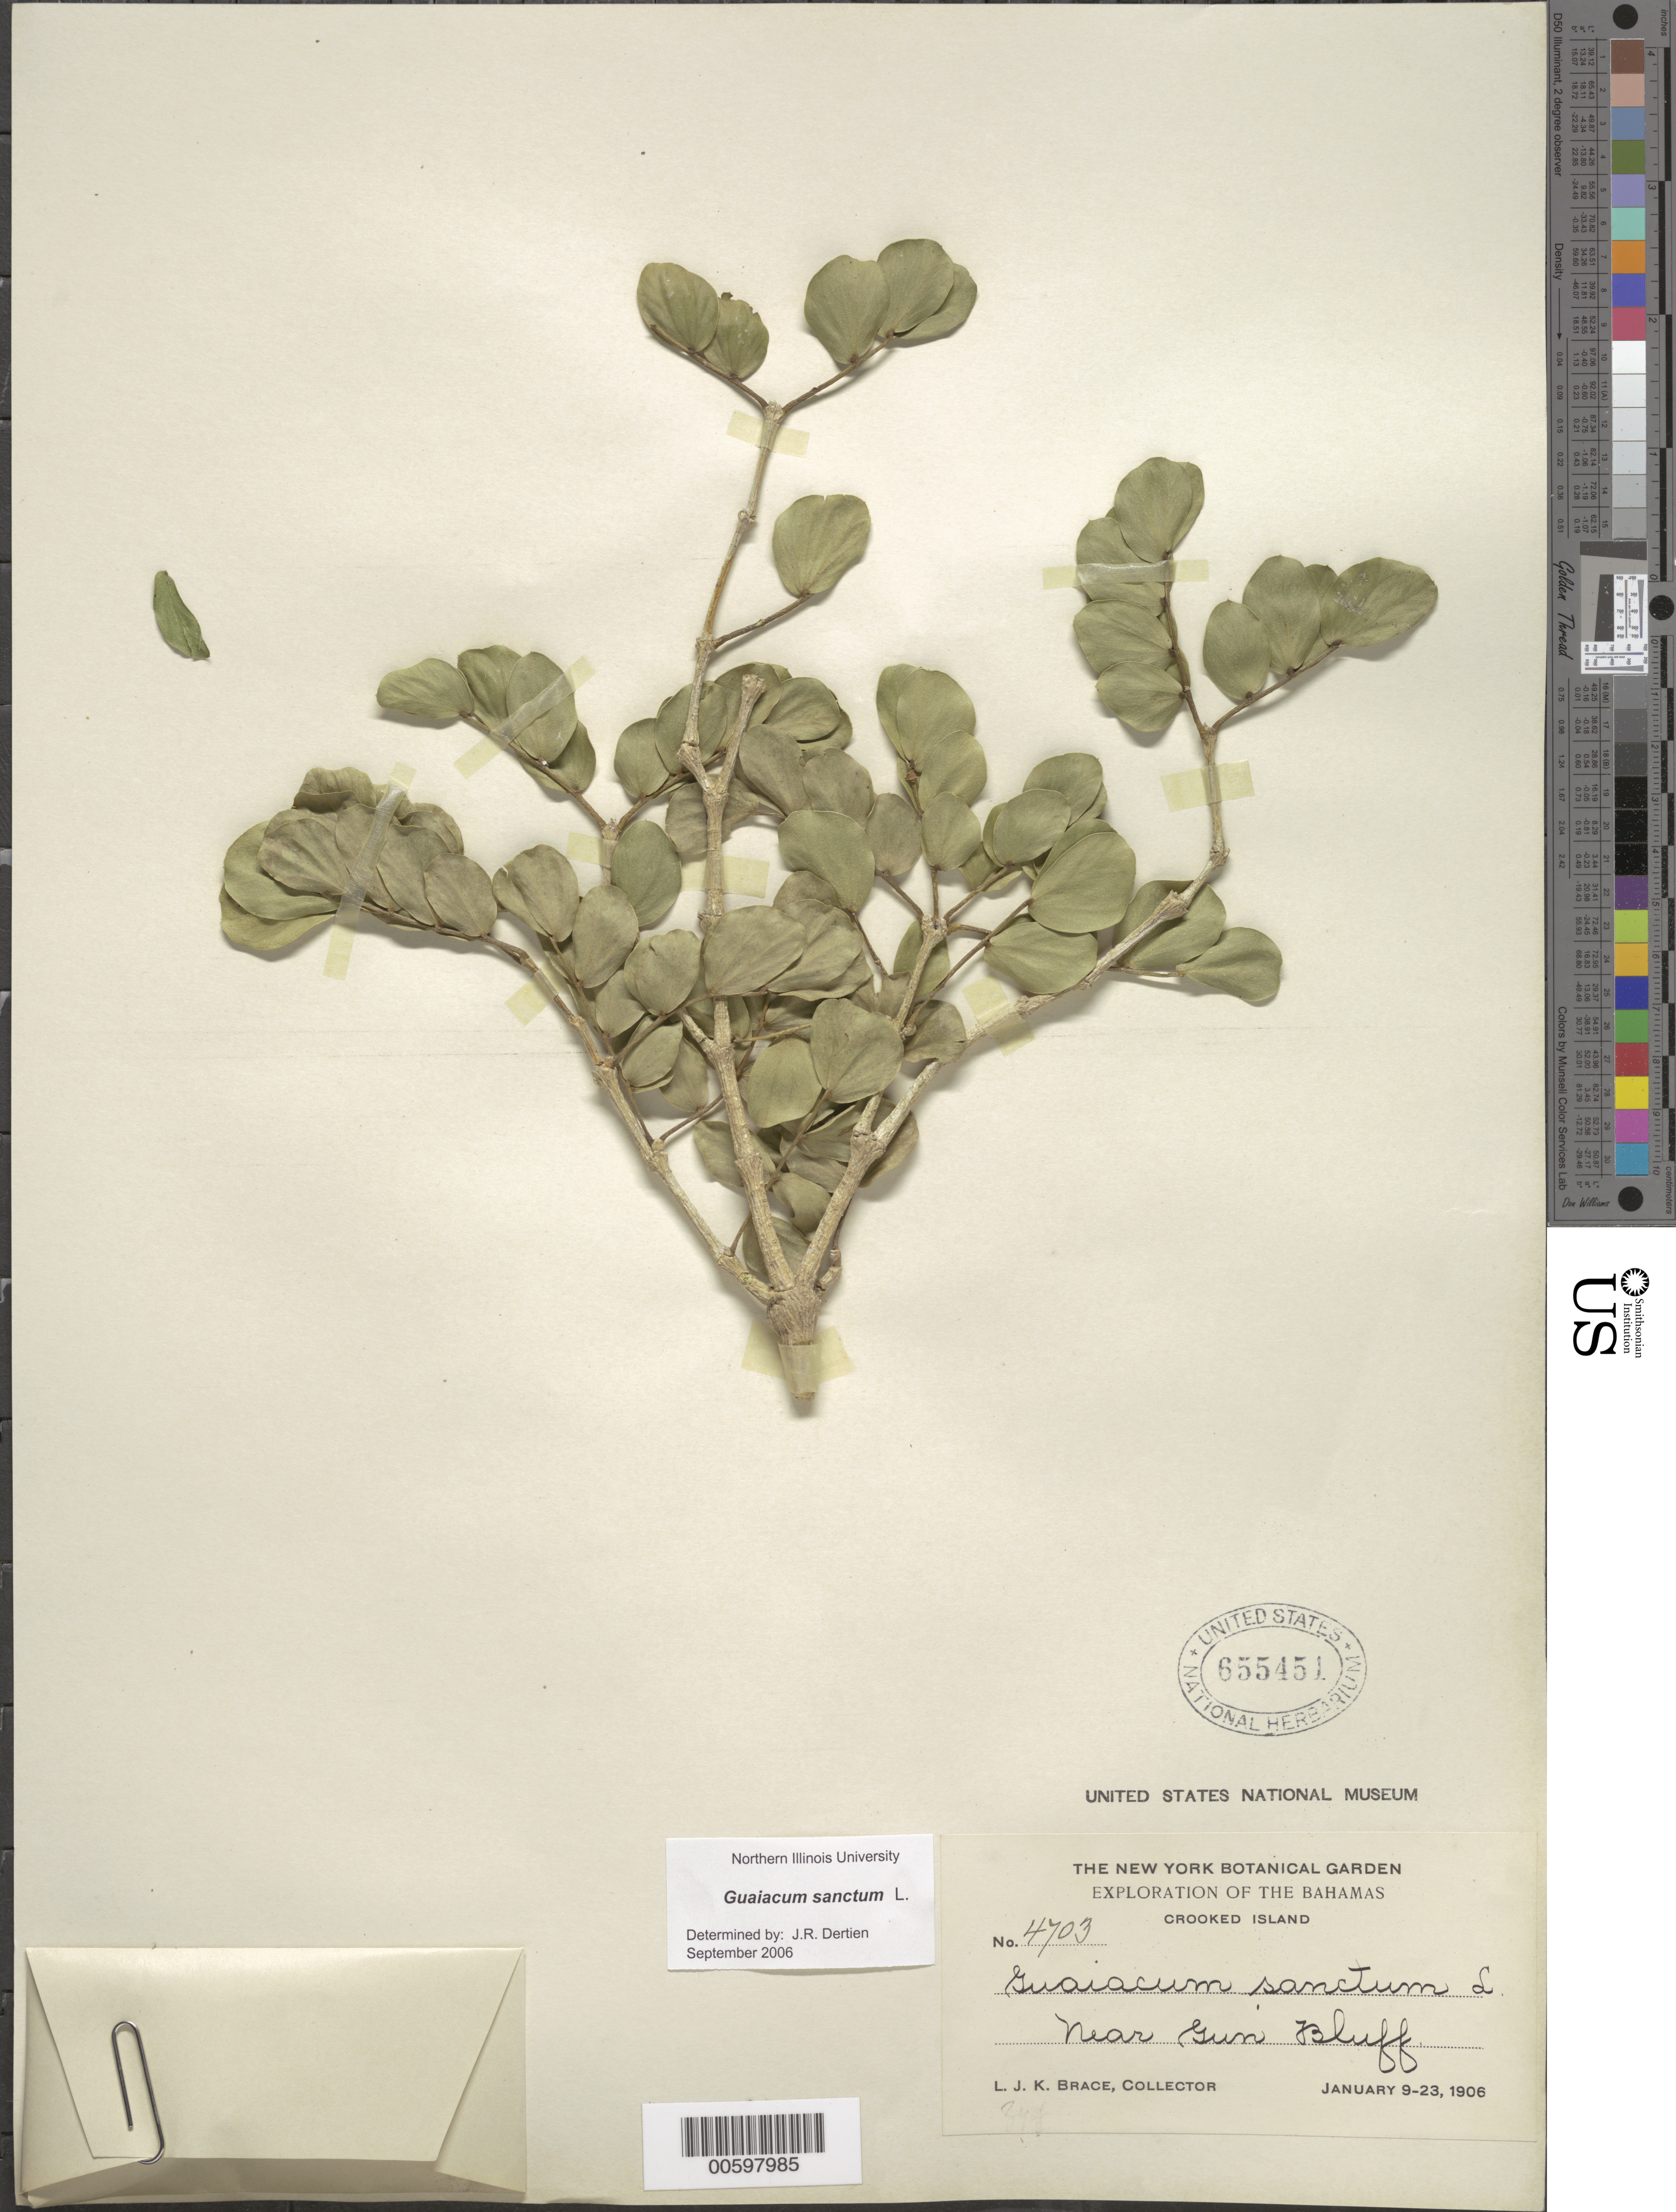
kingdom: Plantae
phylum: Tracheophyta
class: Magnoliopsida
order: Zygophyllales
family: Zygophyllaceae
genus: Guaiacum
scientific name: Guaiacum sanctum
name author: L.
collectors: L. J. K. Brace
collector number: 4703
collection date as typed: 09 Jan 1906 to 23 Jan 1906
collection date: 1906-01-09/1906-01-23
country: Bahamas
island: Crooked Island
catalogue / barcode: US 655451